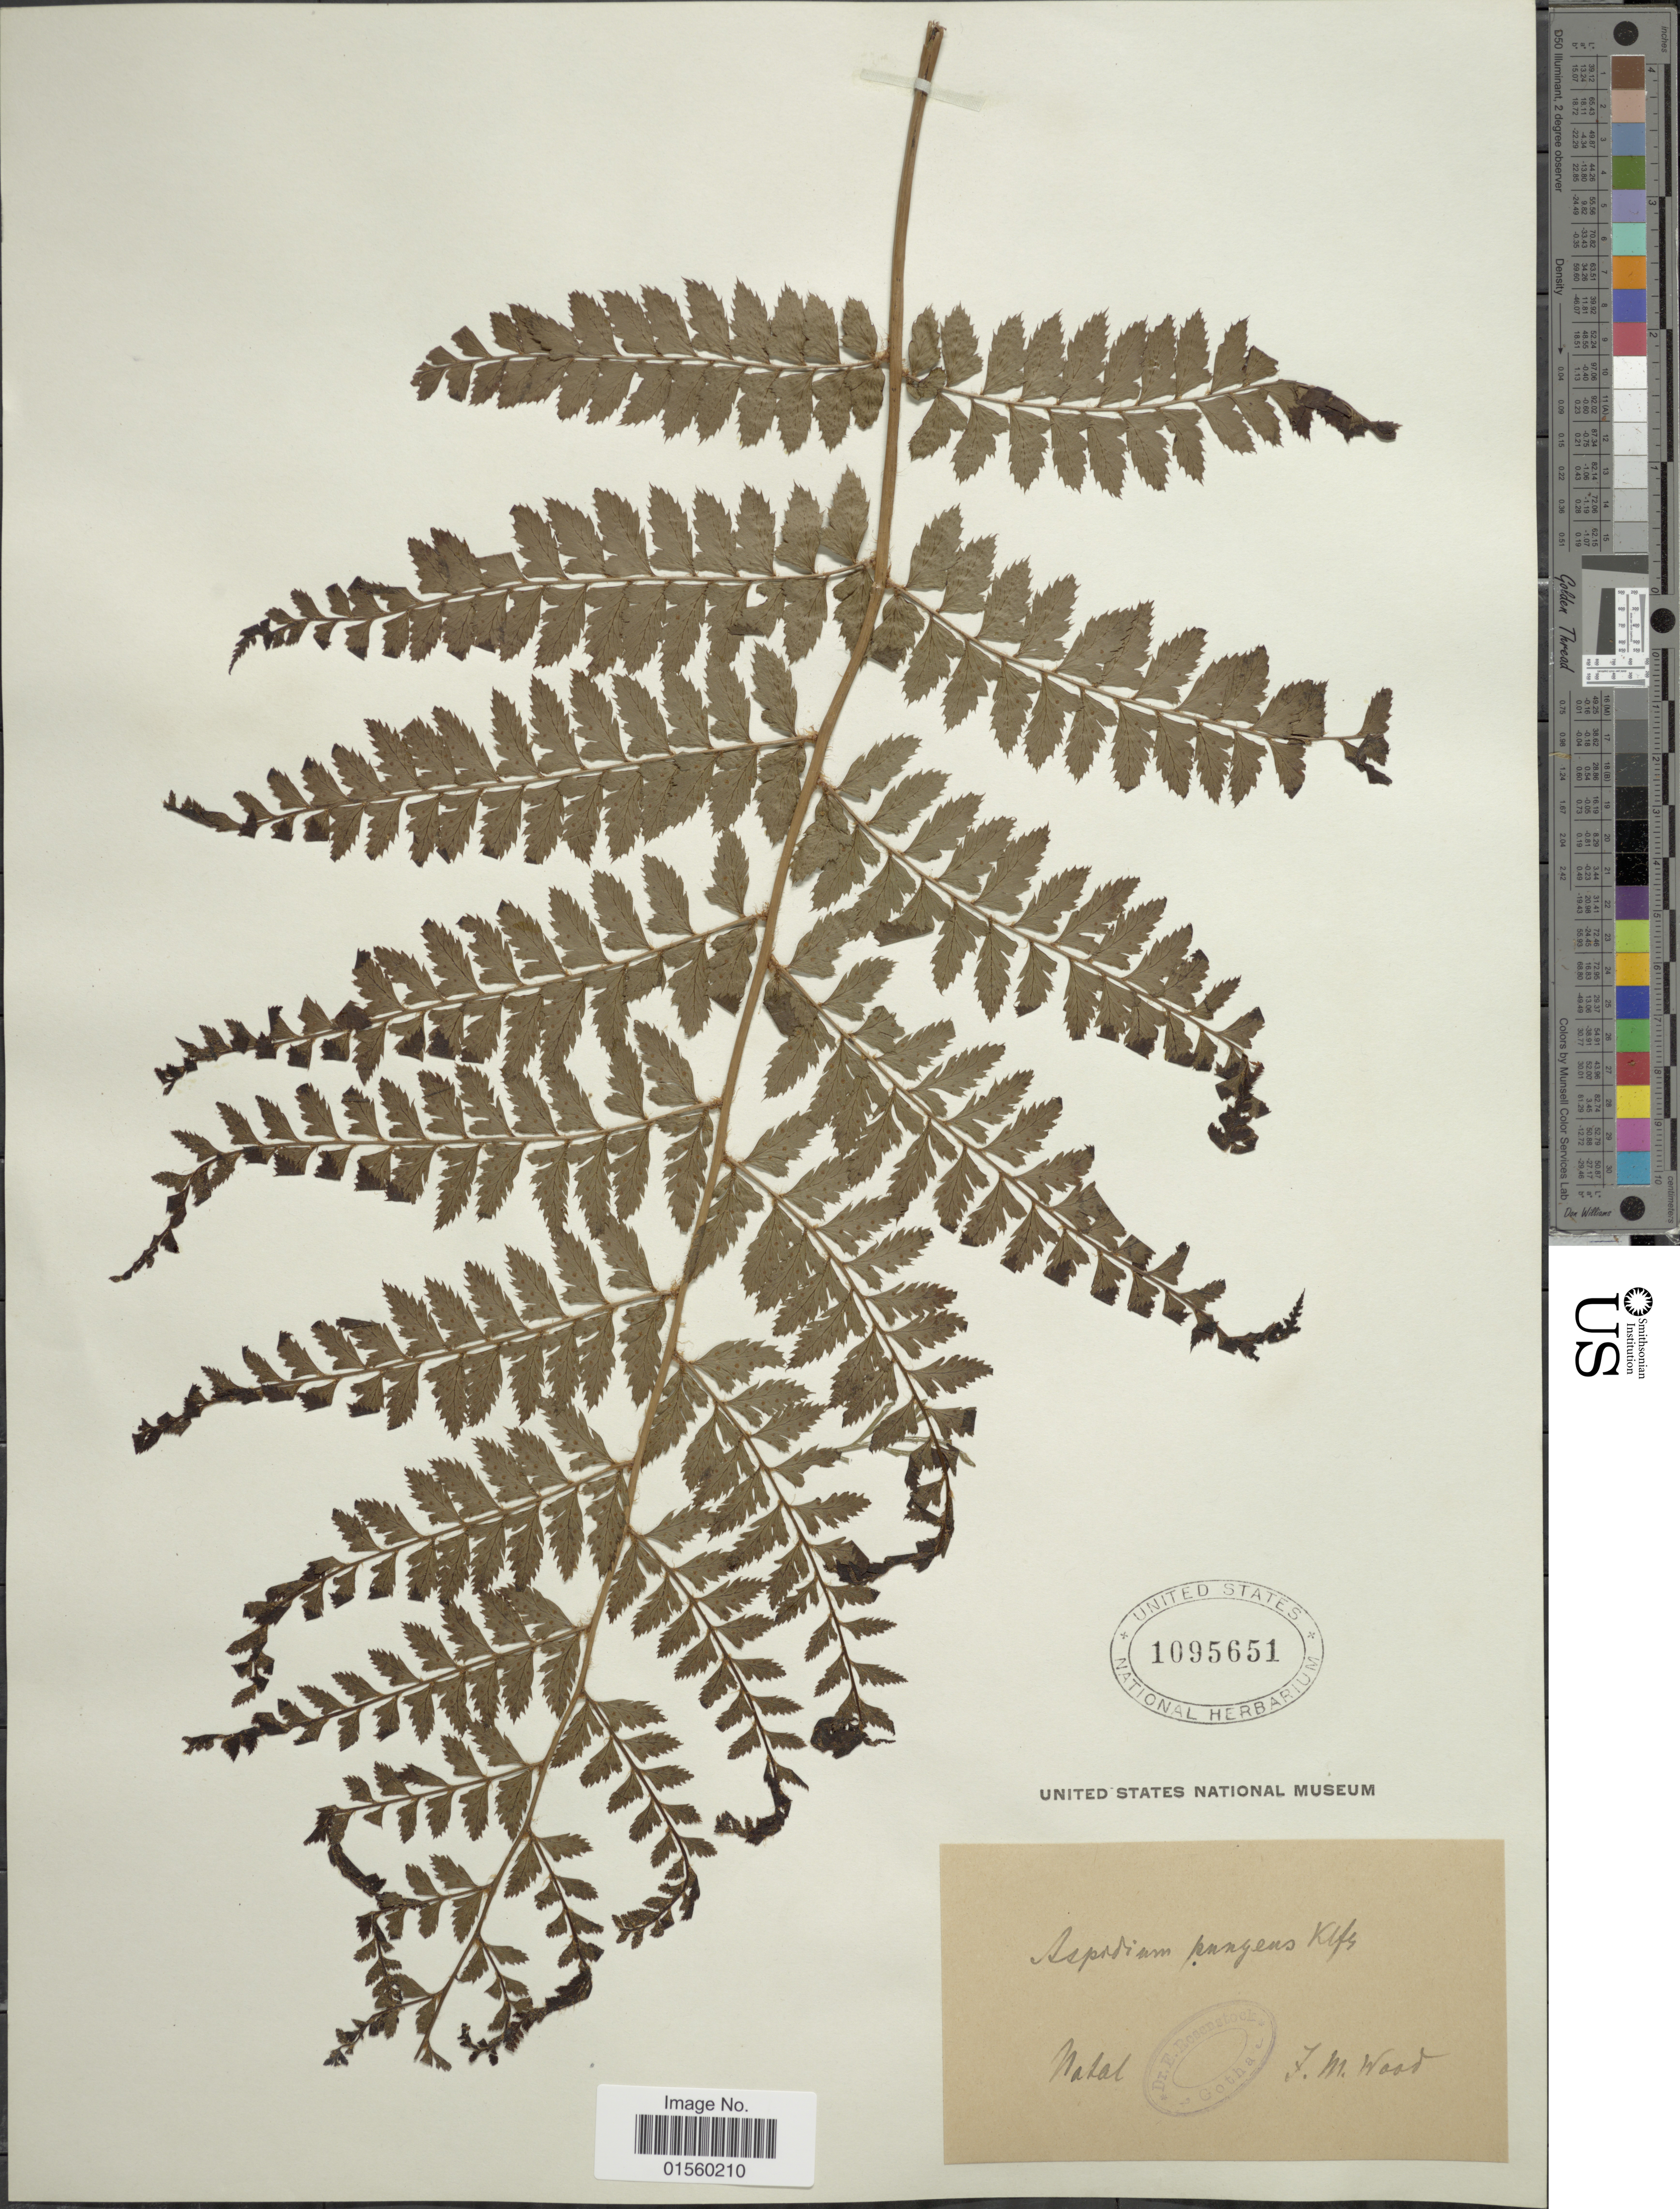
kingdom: Plantae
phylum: Tracheophyta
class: Polypodiopsida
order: Polypodiales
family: Dryopteridaceae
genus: Polystichum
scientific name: Polystichum pungens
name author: (Kaulf.) C. Presl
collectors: M. Wood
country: South Africa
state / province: KwaZulu-Natal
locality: Natal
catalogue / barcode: US 1095651